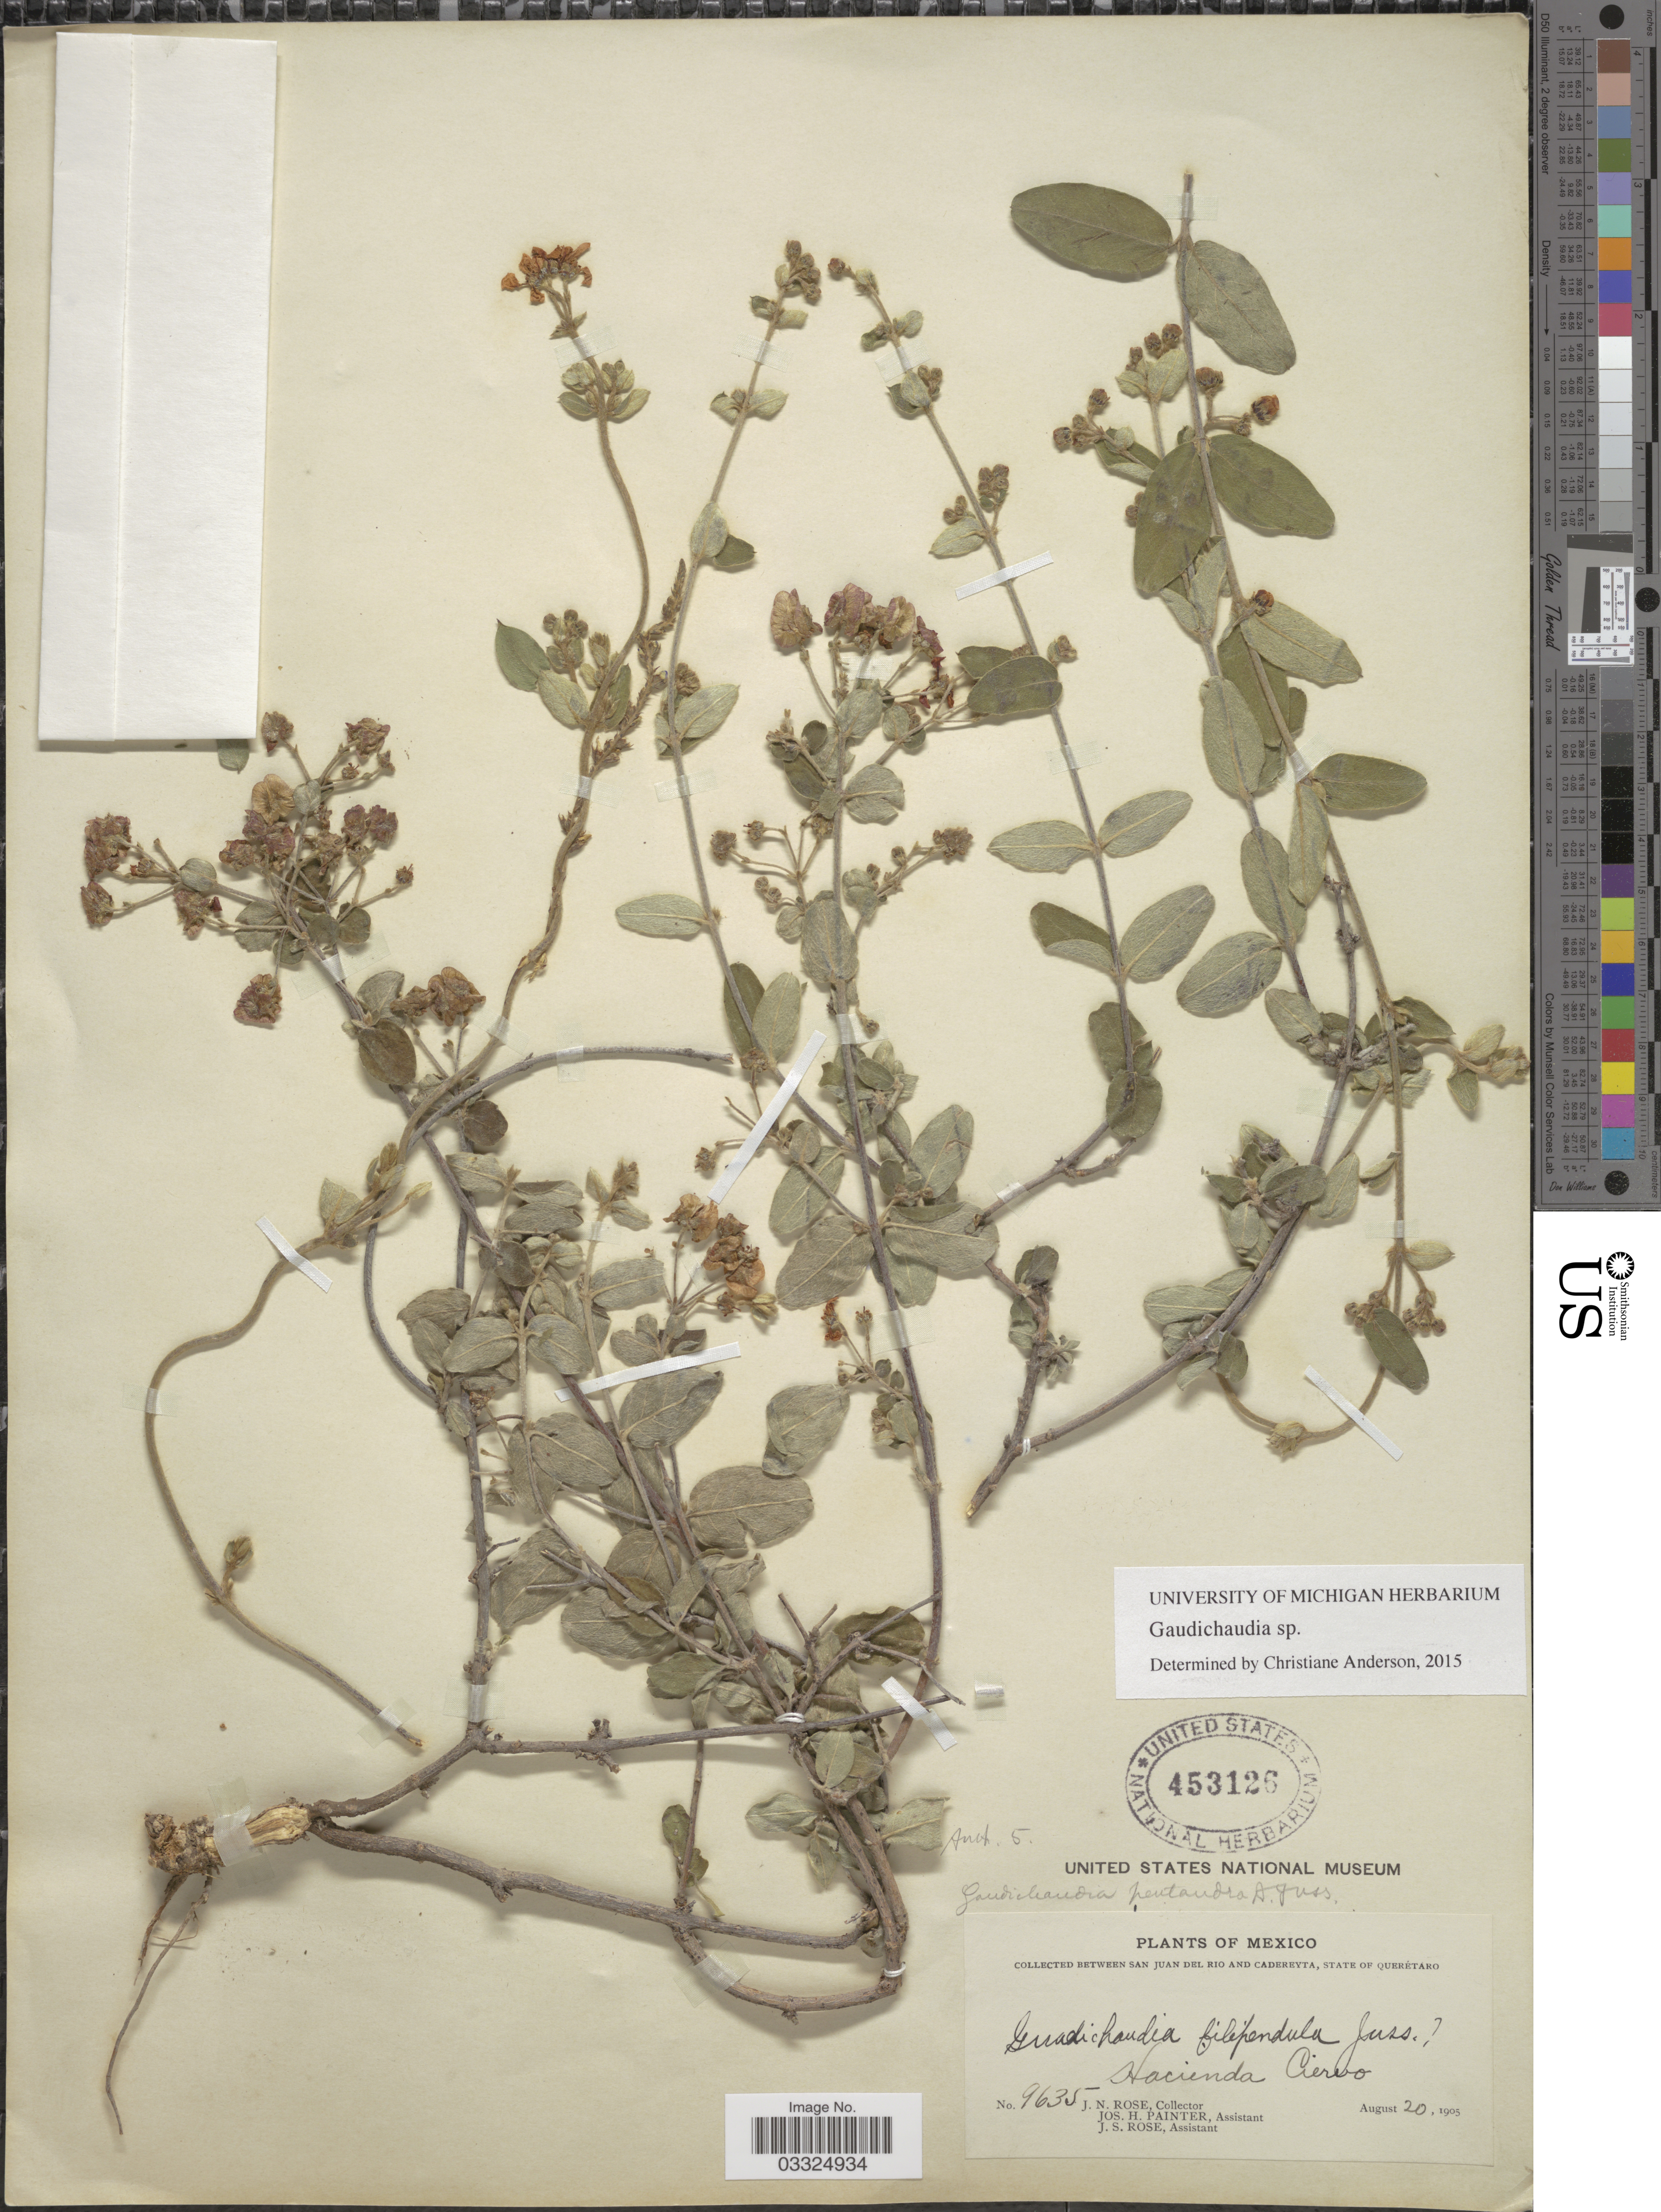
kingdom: Plantae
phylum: Tracheophyta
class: Magnoliopsida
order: Malpighiales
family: Malpighiaceae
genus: Gaudichaudia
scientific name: Gaudichaudia sp.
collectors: J. N. Rose, J. H. Painter & J. S. Rose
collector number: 9635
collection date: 1905-08-20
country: Mexico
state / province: Querétaro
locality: Between San Juan del Rio and Cadereyta. Hacienda Ciervo.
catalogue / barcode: US 453126